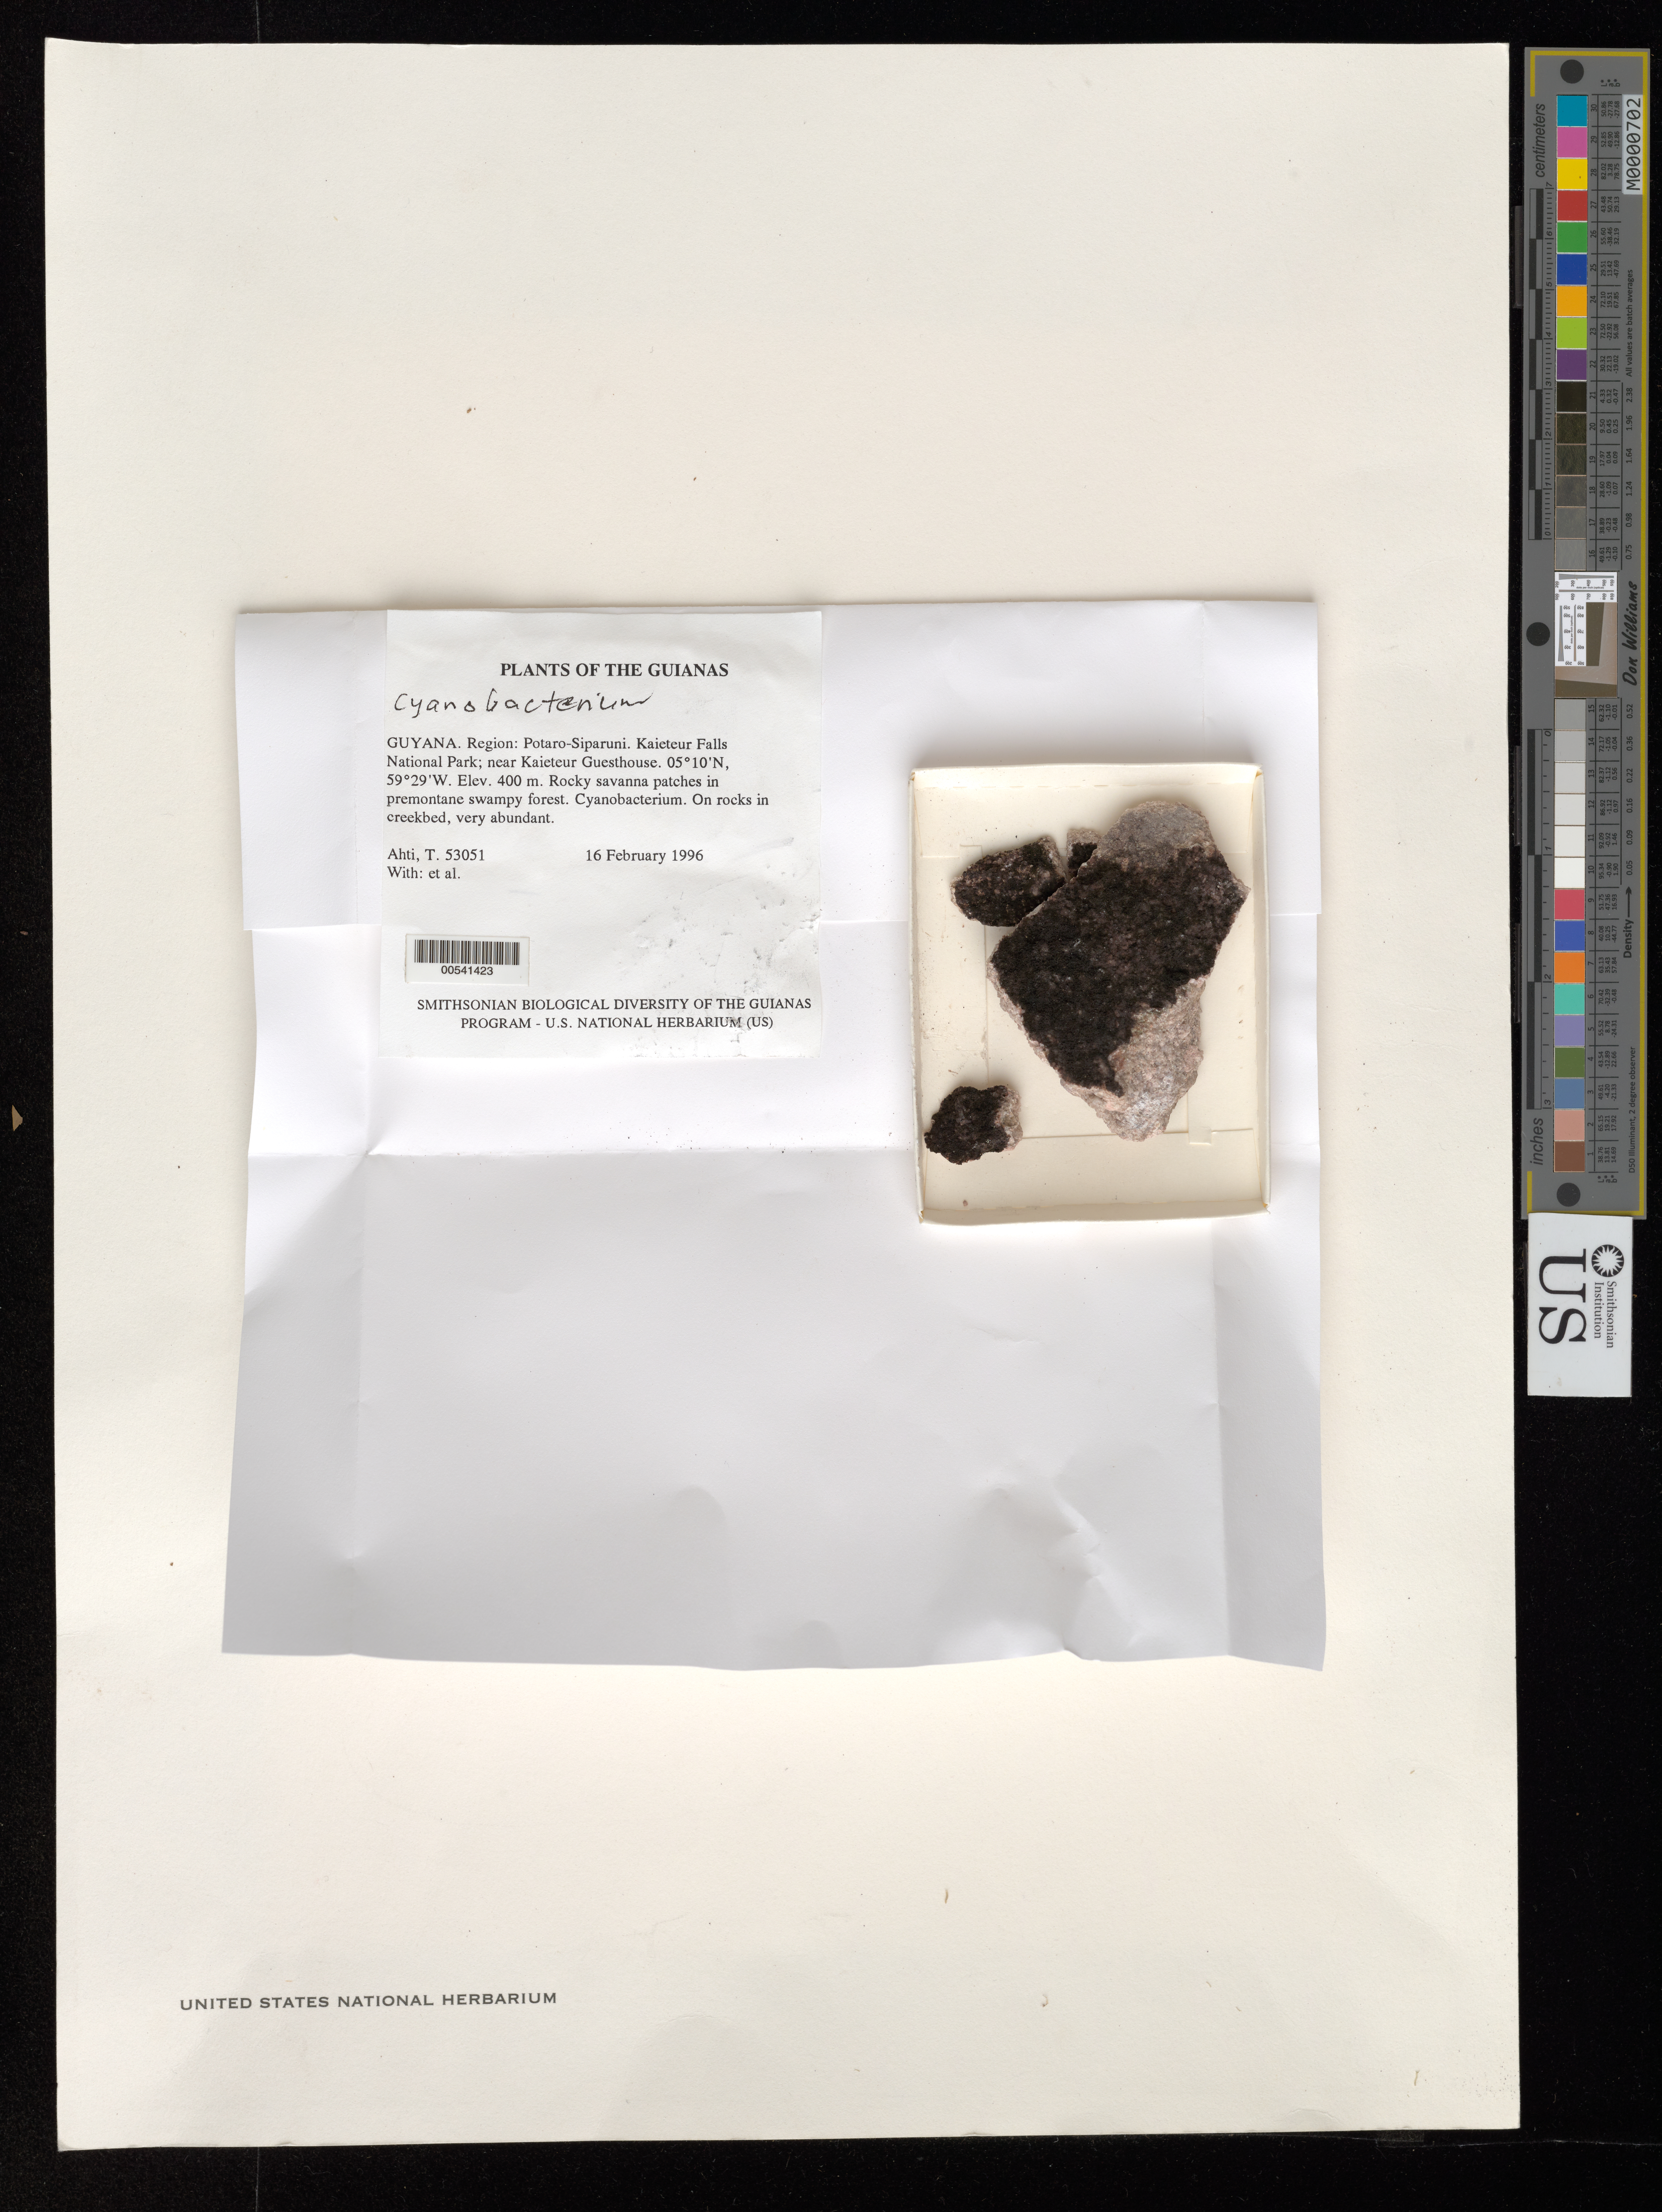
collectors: T. T. Ahti et al.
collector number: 53051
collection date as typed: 16 February 1996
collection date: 1996-02-16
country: Guyana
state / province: Potaro-Siparuni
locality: Kaieteur Falls National Park; near Kaieteur Guesthouse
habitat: Rocky savanna patches in premontane swampy forest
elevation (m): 400